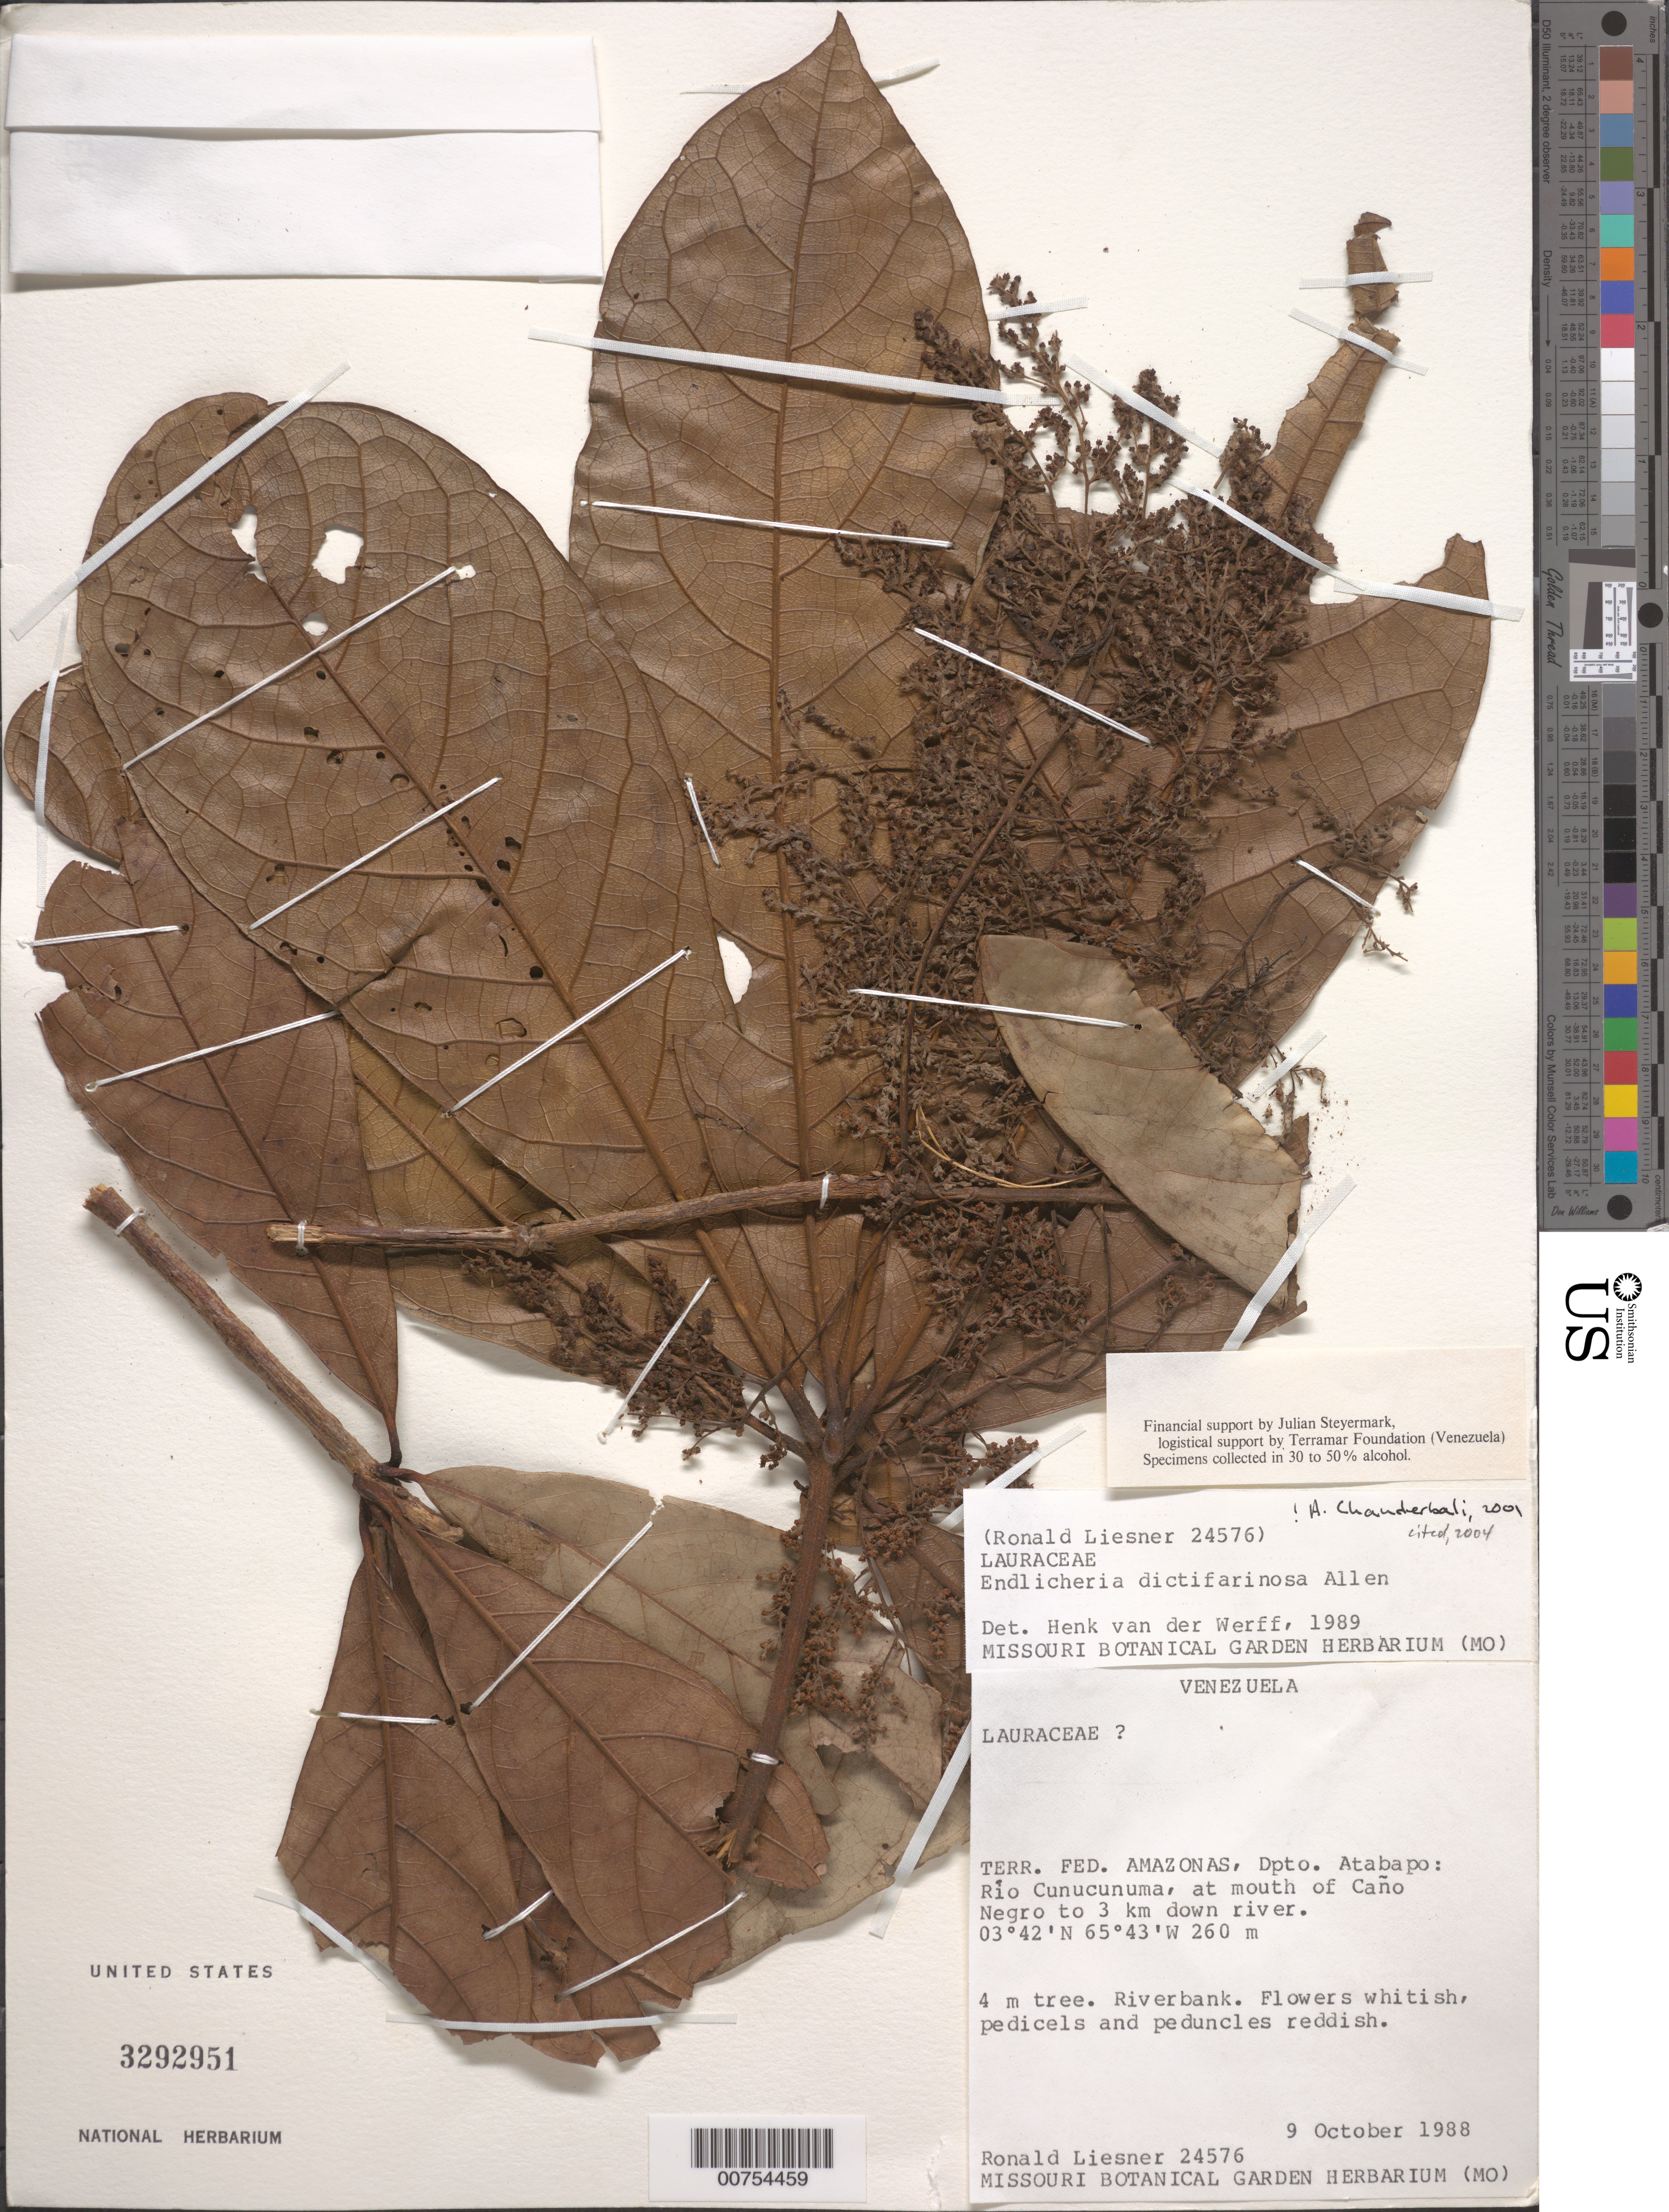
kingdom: Plantae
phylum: Tracheophyta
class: Magnoliopsida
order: Laurales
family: Lauraceae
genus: Endlicheria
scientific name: Endlicheria dictifarinosa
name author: C.K. Allen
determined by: Chanderbali, Andre Shashi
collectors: R. L. Liesner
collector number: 24576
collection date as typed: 9-Oct-88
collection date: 1988-10-09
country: Venezuela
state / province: Amazonas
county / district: Atabapo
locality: Río Cunucunuma, mouth of Caño Negro to 3 km downriver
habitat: Riverbank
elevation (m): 260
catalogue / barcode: US 3292951